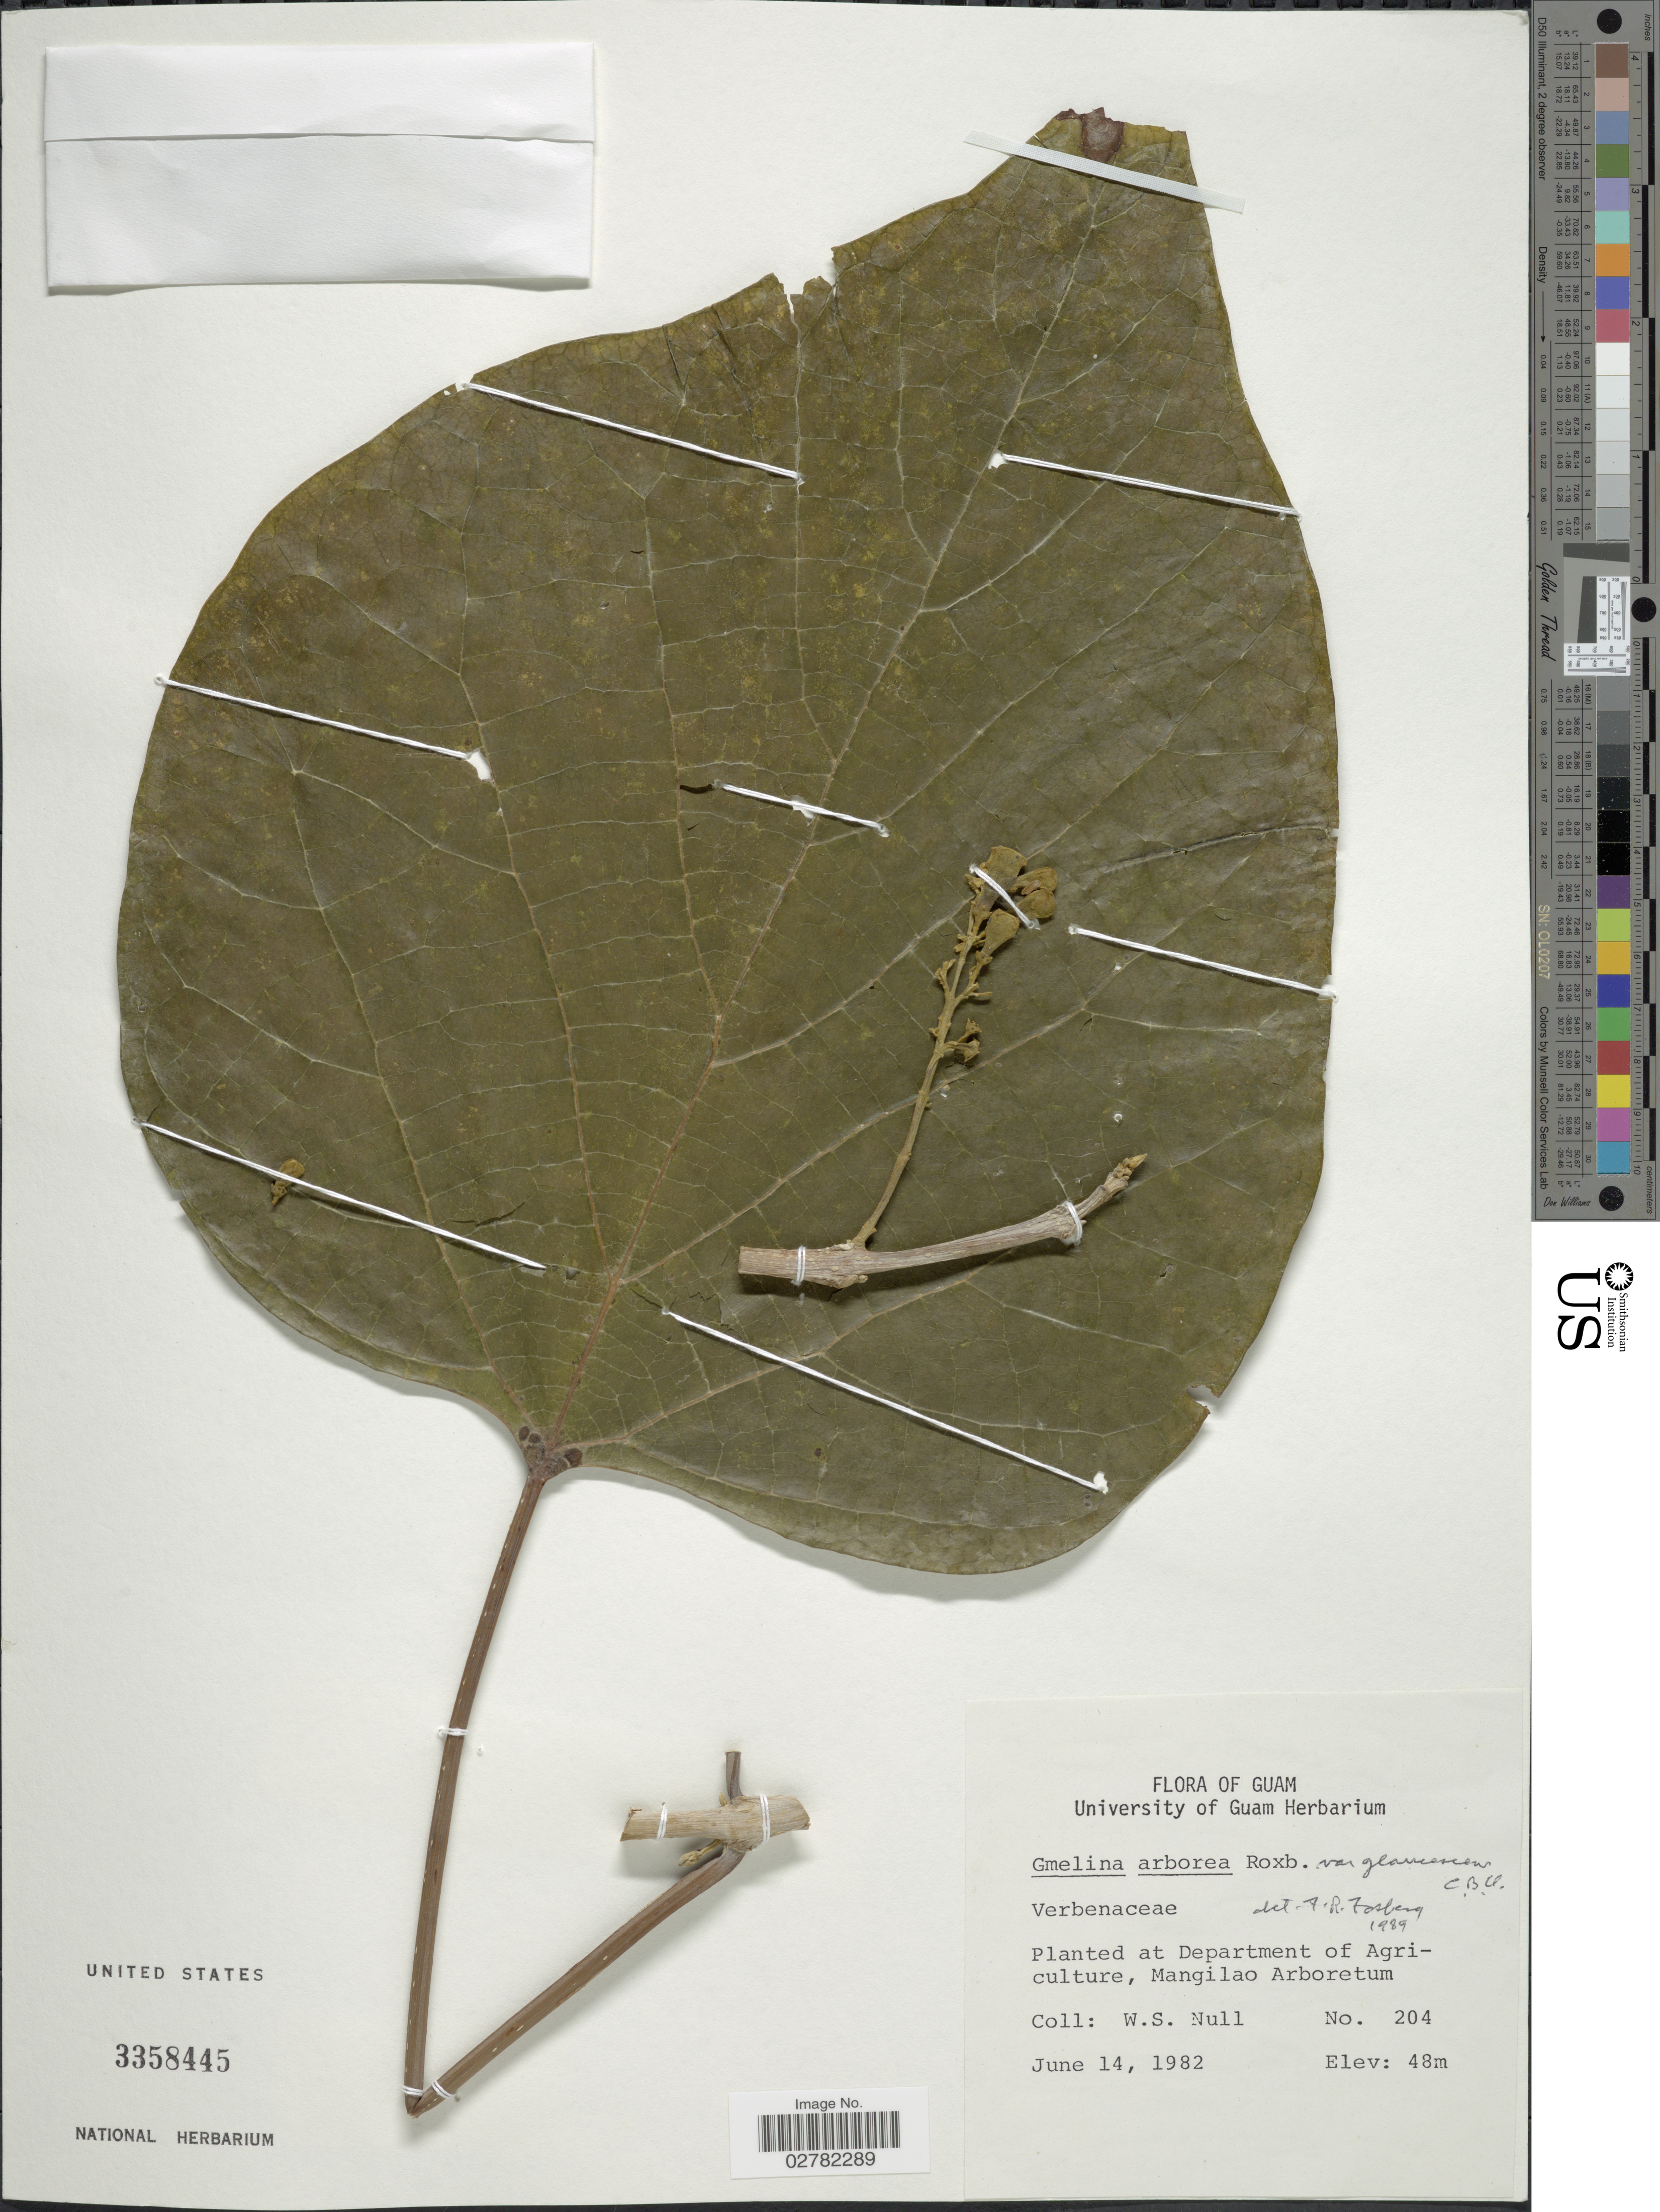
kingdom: Plantae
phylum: Tracheophyta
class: Magnoliopsida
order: Lamiales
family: Lamiaceae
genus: Gmelina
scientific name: Gmelina arborea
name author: Roxb. ex Sm.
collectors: W. Null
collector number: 204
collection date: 1982-06-14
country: Guam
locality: Planted at Department of Agriculture, Mangilao Arboretum.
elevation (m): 48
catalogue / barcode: US 3358445